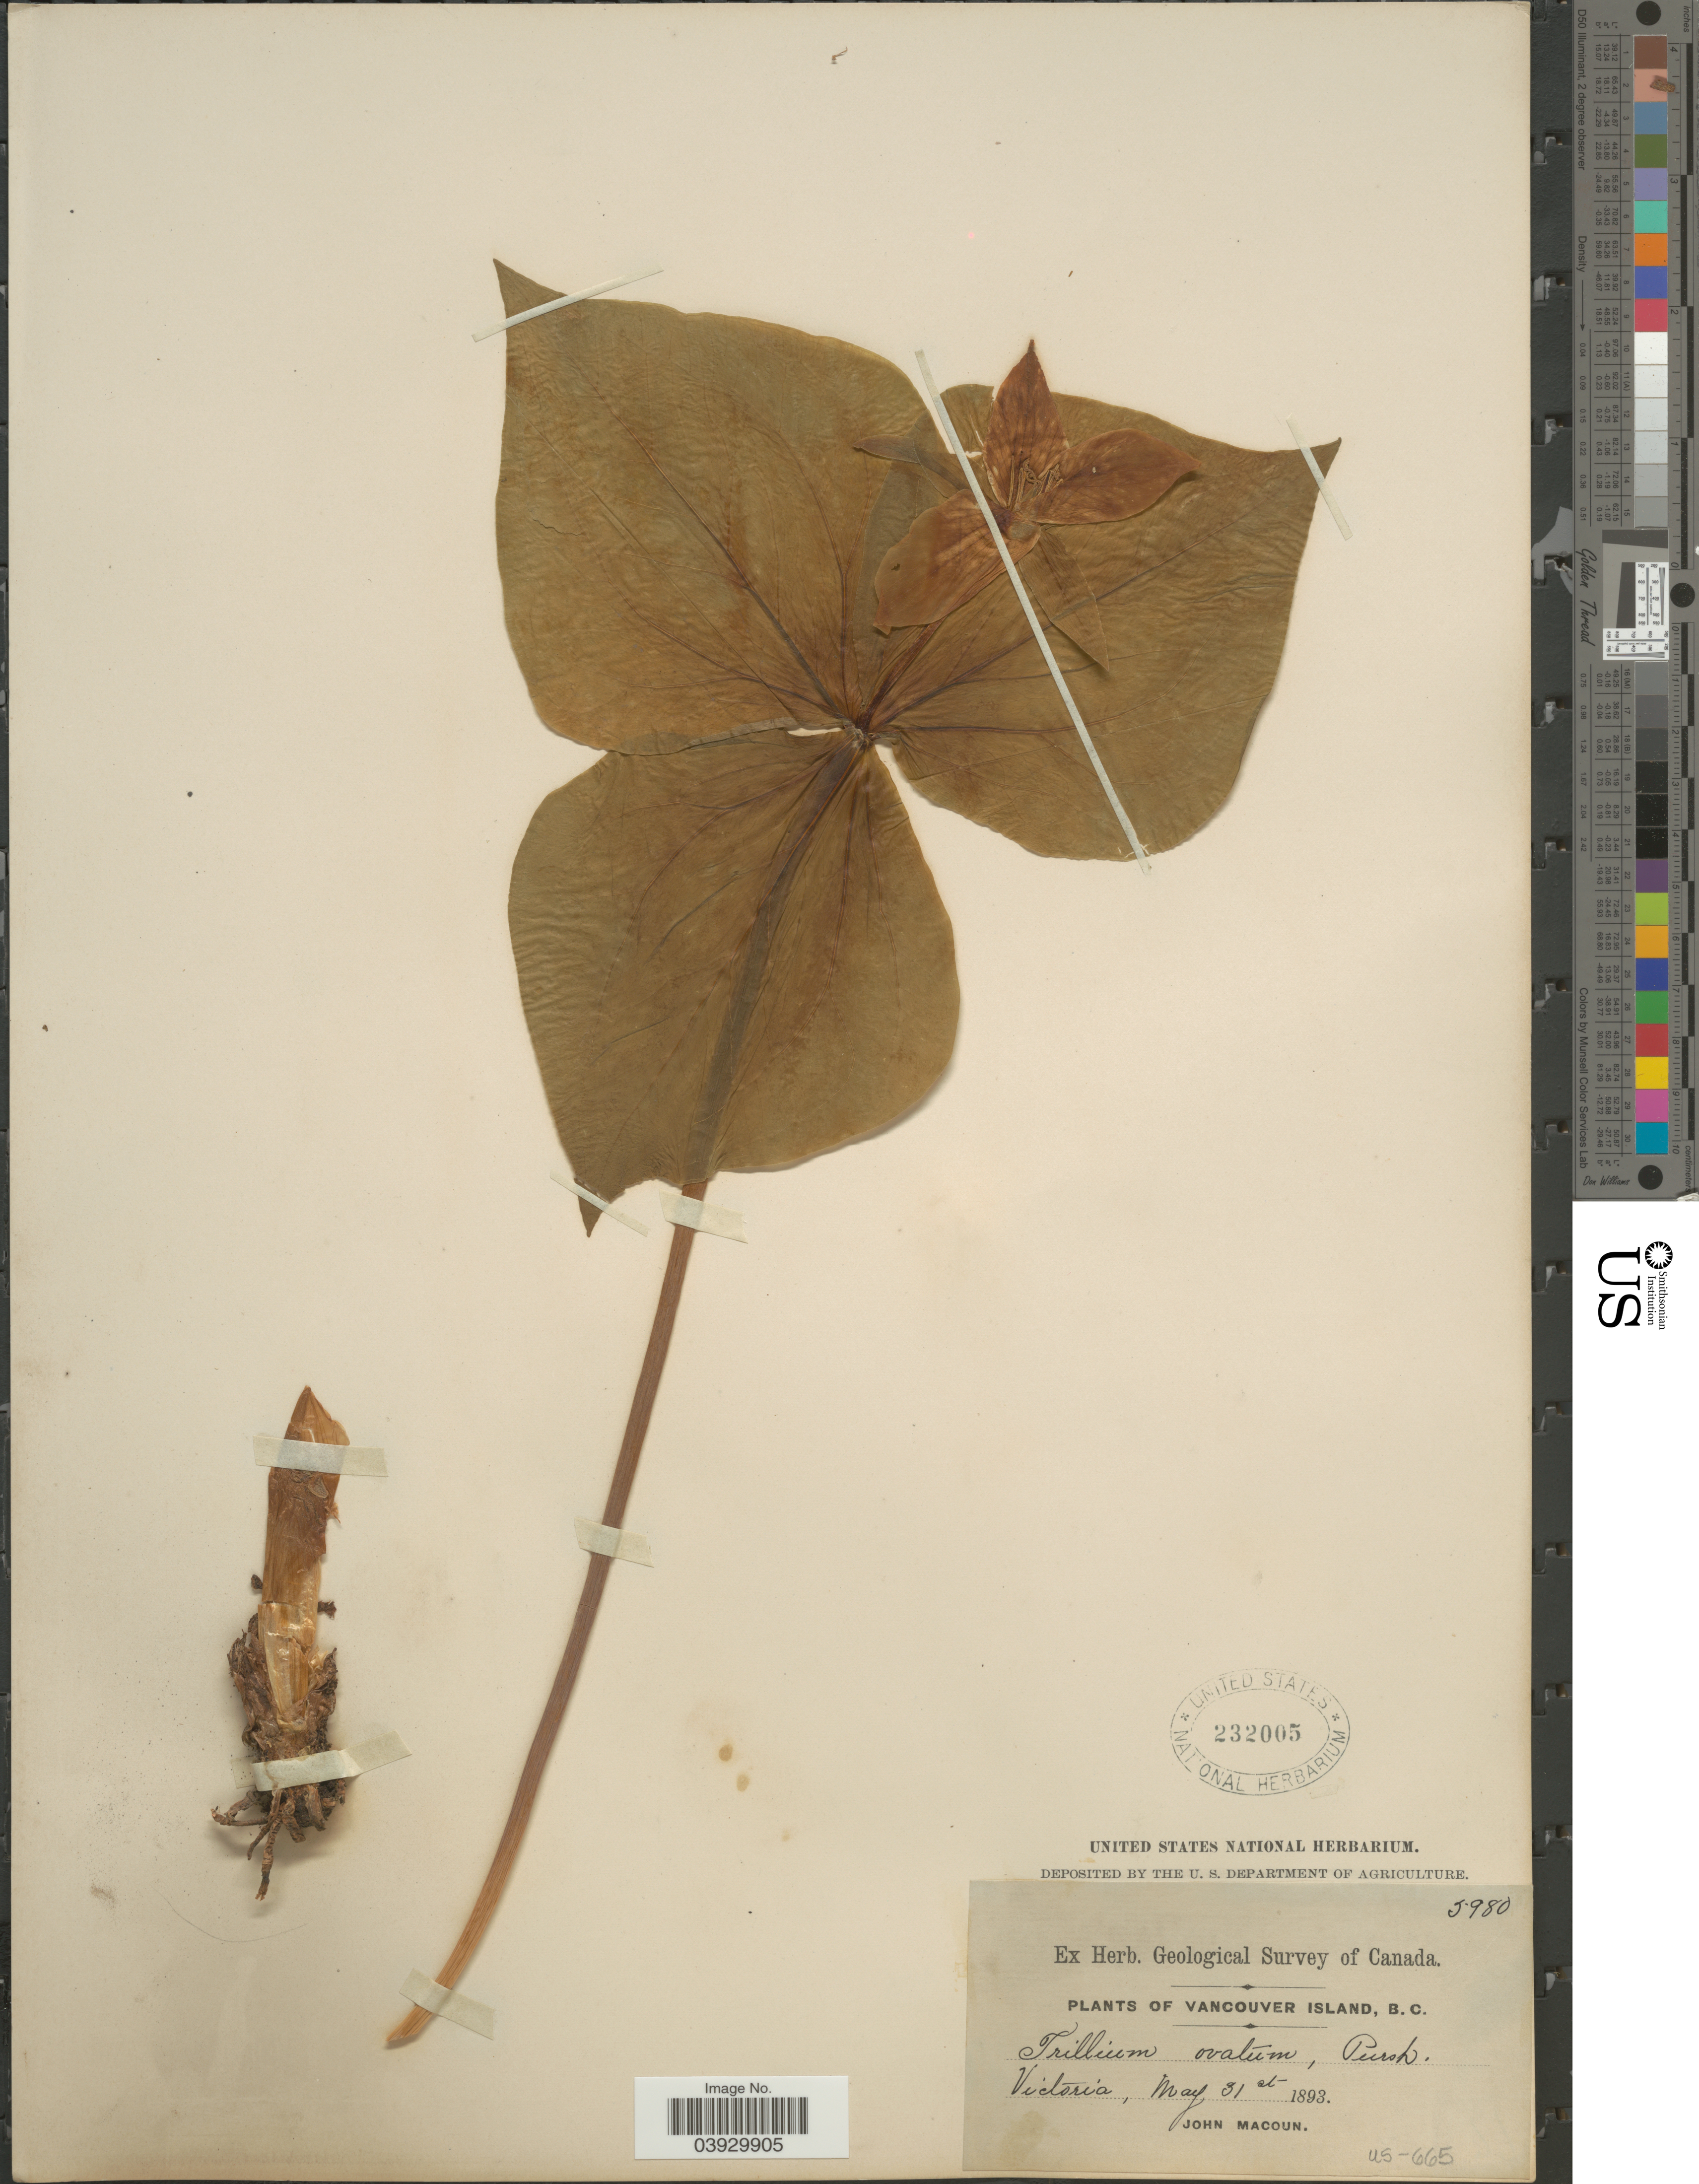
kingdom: Plantae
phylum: Tracheophyta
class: Liliopsida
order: Liliales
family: Melanthiaceae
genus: Trillium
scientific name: Trillium ovatum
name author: Pursh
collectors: J. Macoun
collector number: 5980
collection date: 1893-05-31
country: Canada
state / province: British Columbia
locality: Vancouver Island. Victoria.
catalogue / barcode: US 232005